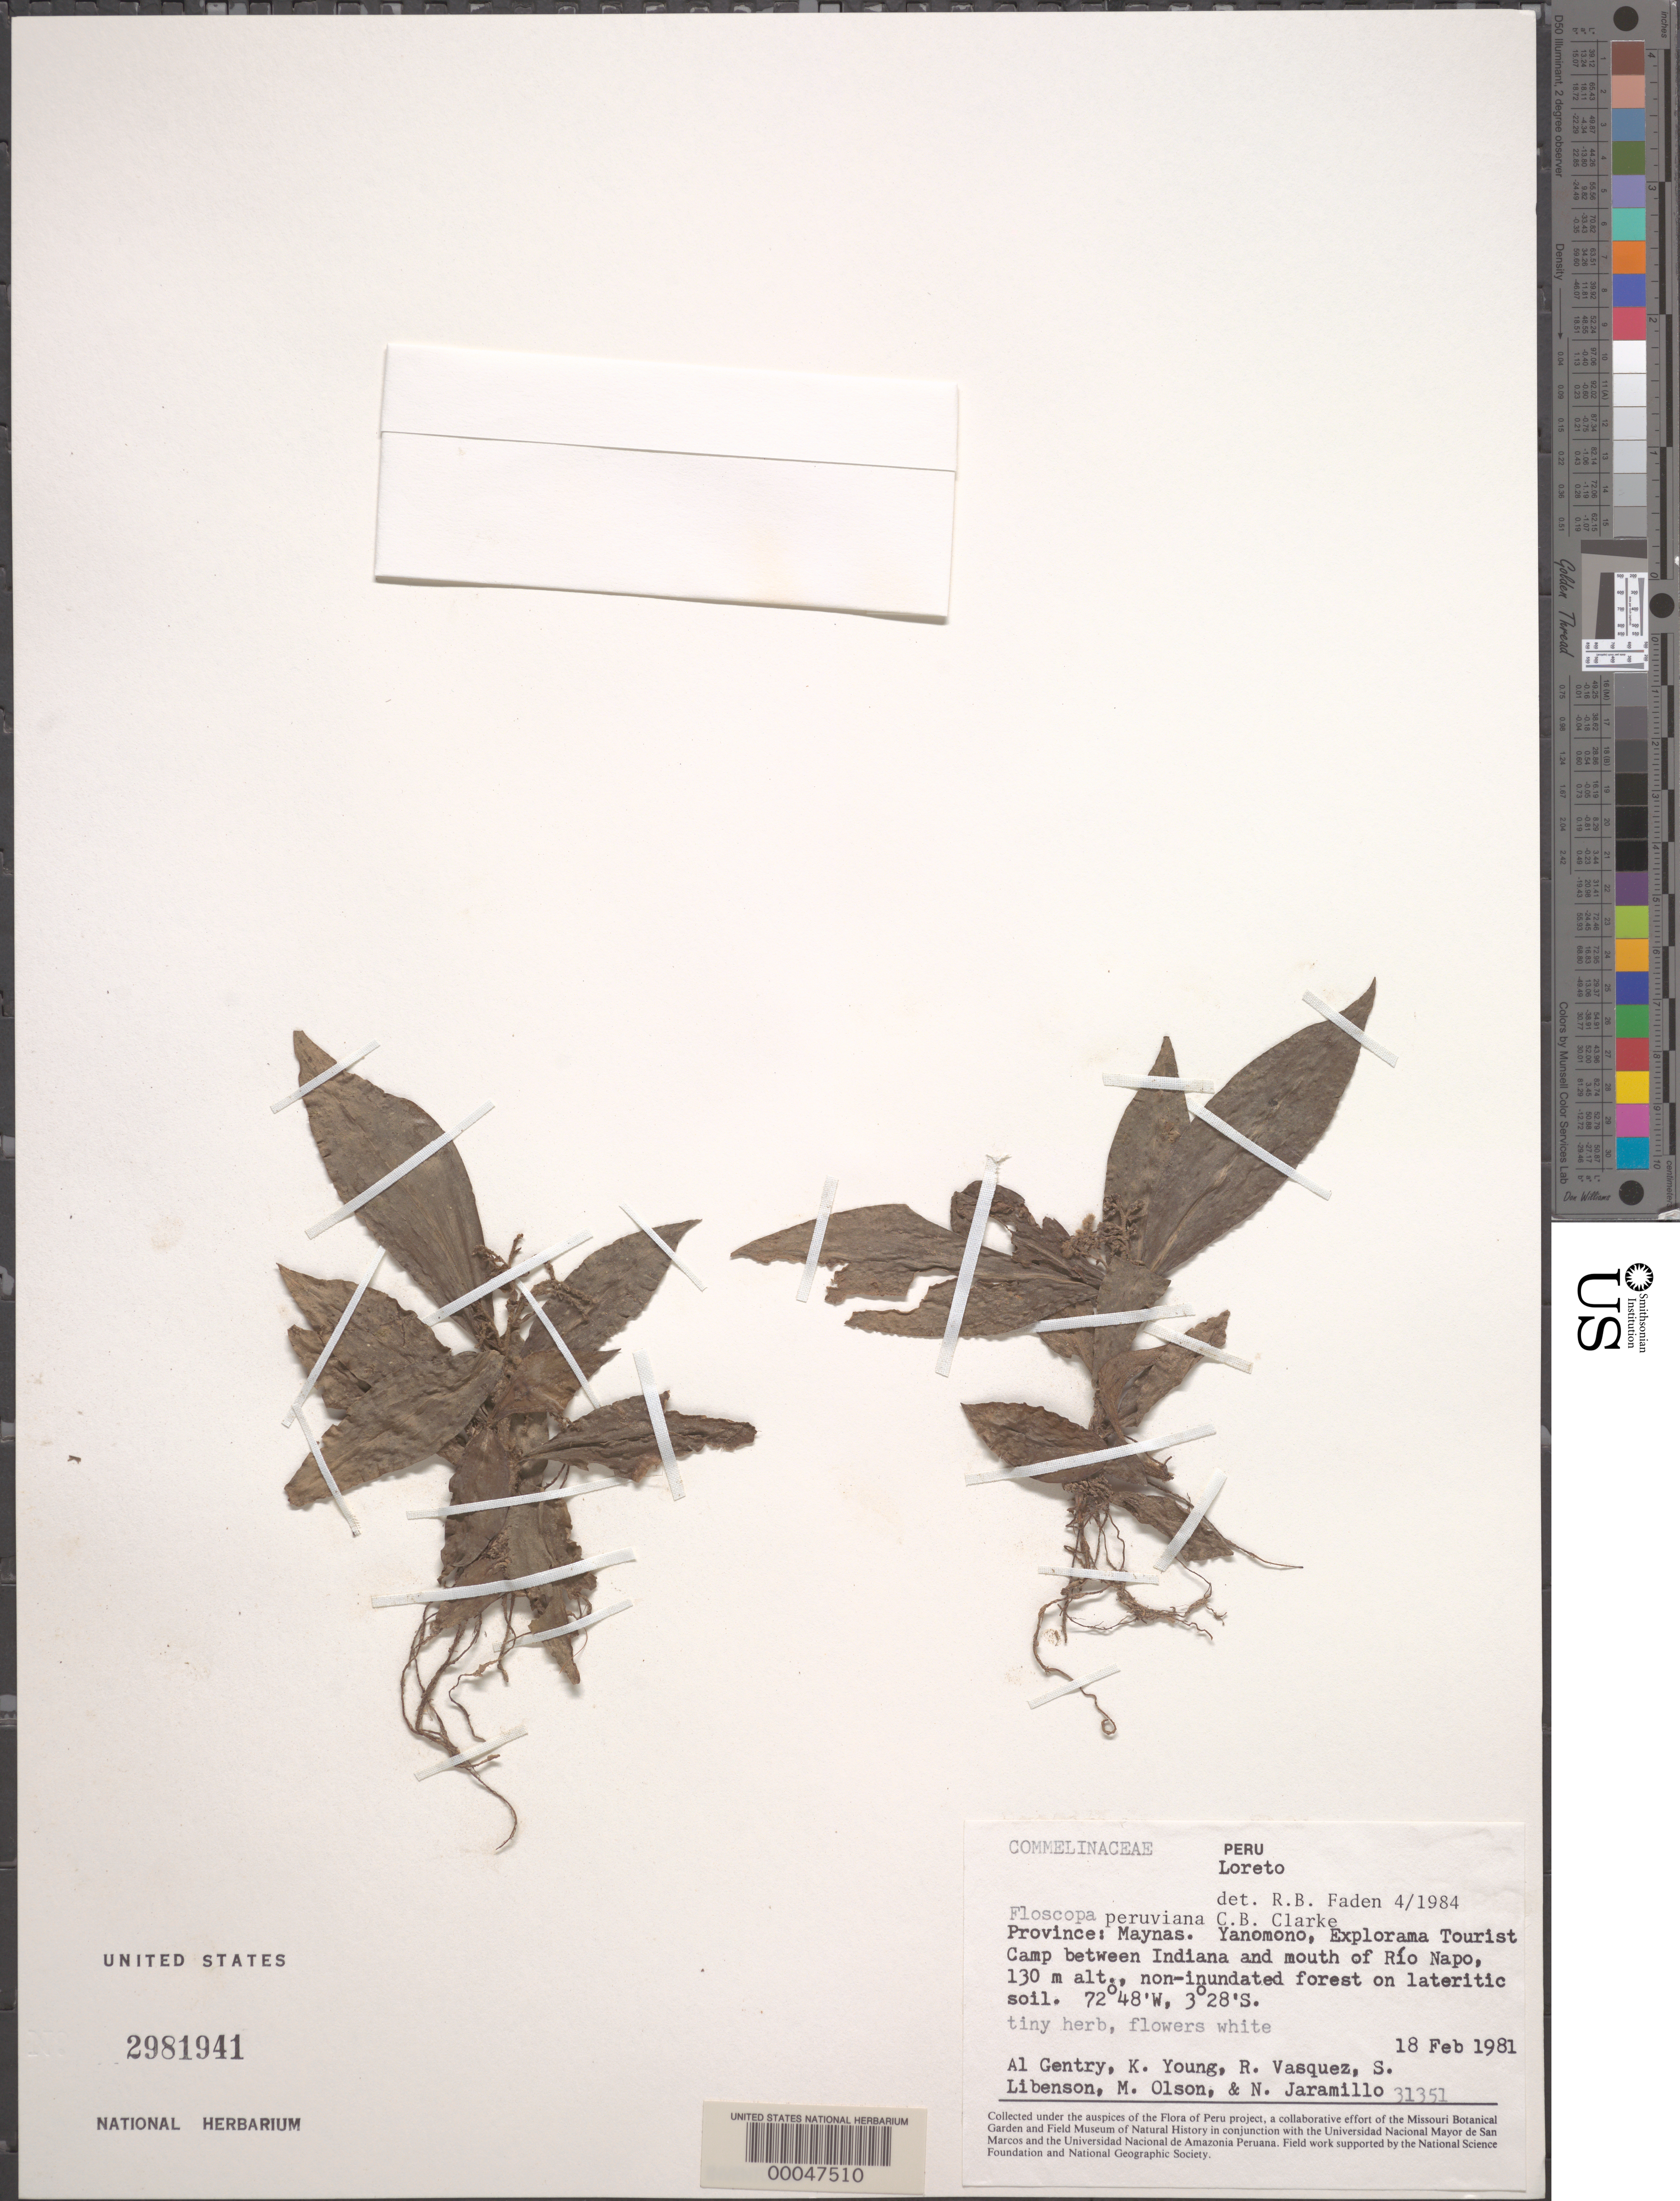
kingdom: Plantae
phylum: Tracheophyta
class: Liliopsida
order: Commelinales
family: Commelinaceae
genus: Floscopa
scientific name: Floscopa peruviana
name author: Hassk. ex C.B. Clarke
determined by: Faden, Robert B., (US), Smithsonian Institution - National Museum of Natural History (UNITED STATES)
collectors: A. H. Gentry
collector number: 31351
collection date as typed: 18 Feb 1981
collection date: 1981-02-18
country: Peru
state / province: Loreto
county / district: Maynas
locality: Yanomono, between indiana and mouth of rio napo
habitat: Non-inundated forest, lateritic soil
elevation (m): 130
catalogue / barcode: US 2981941